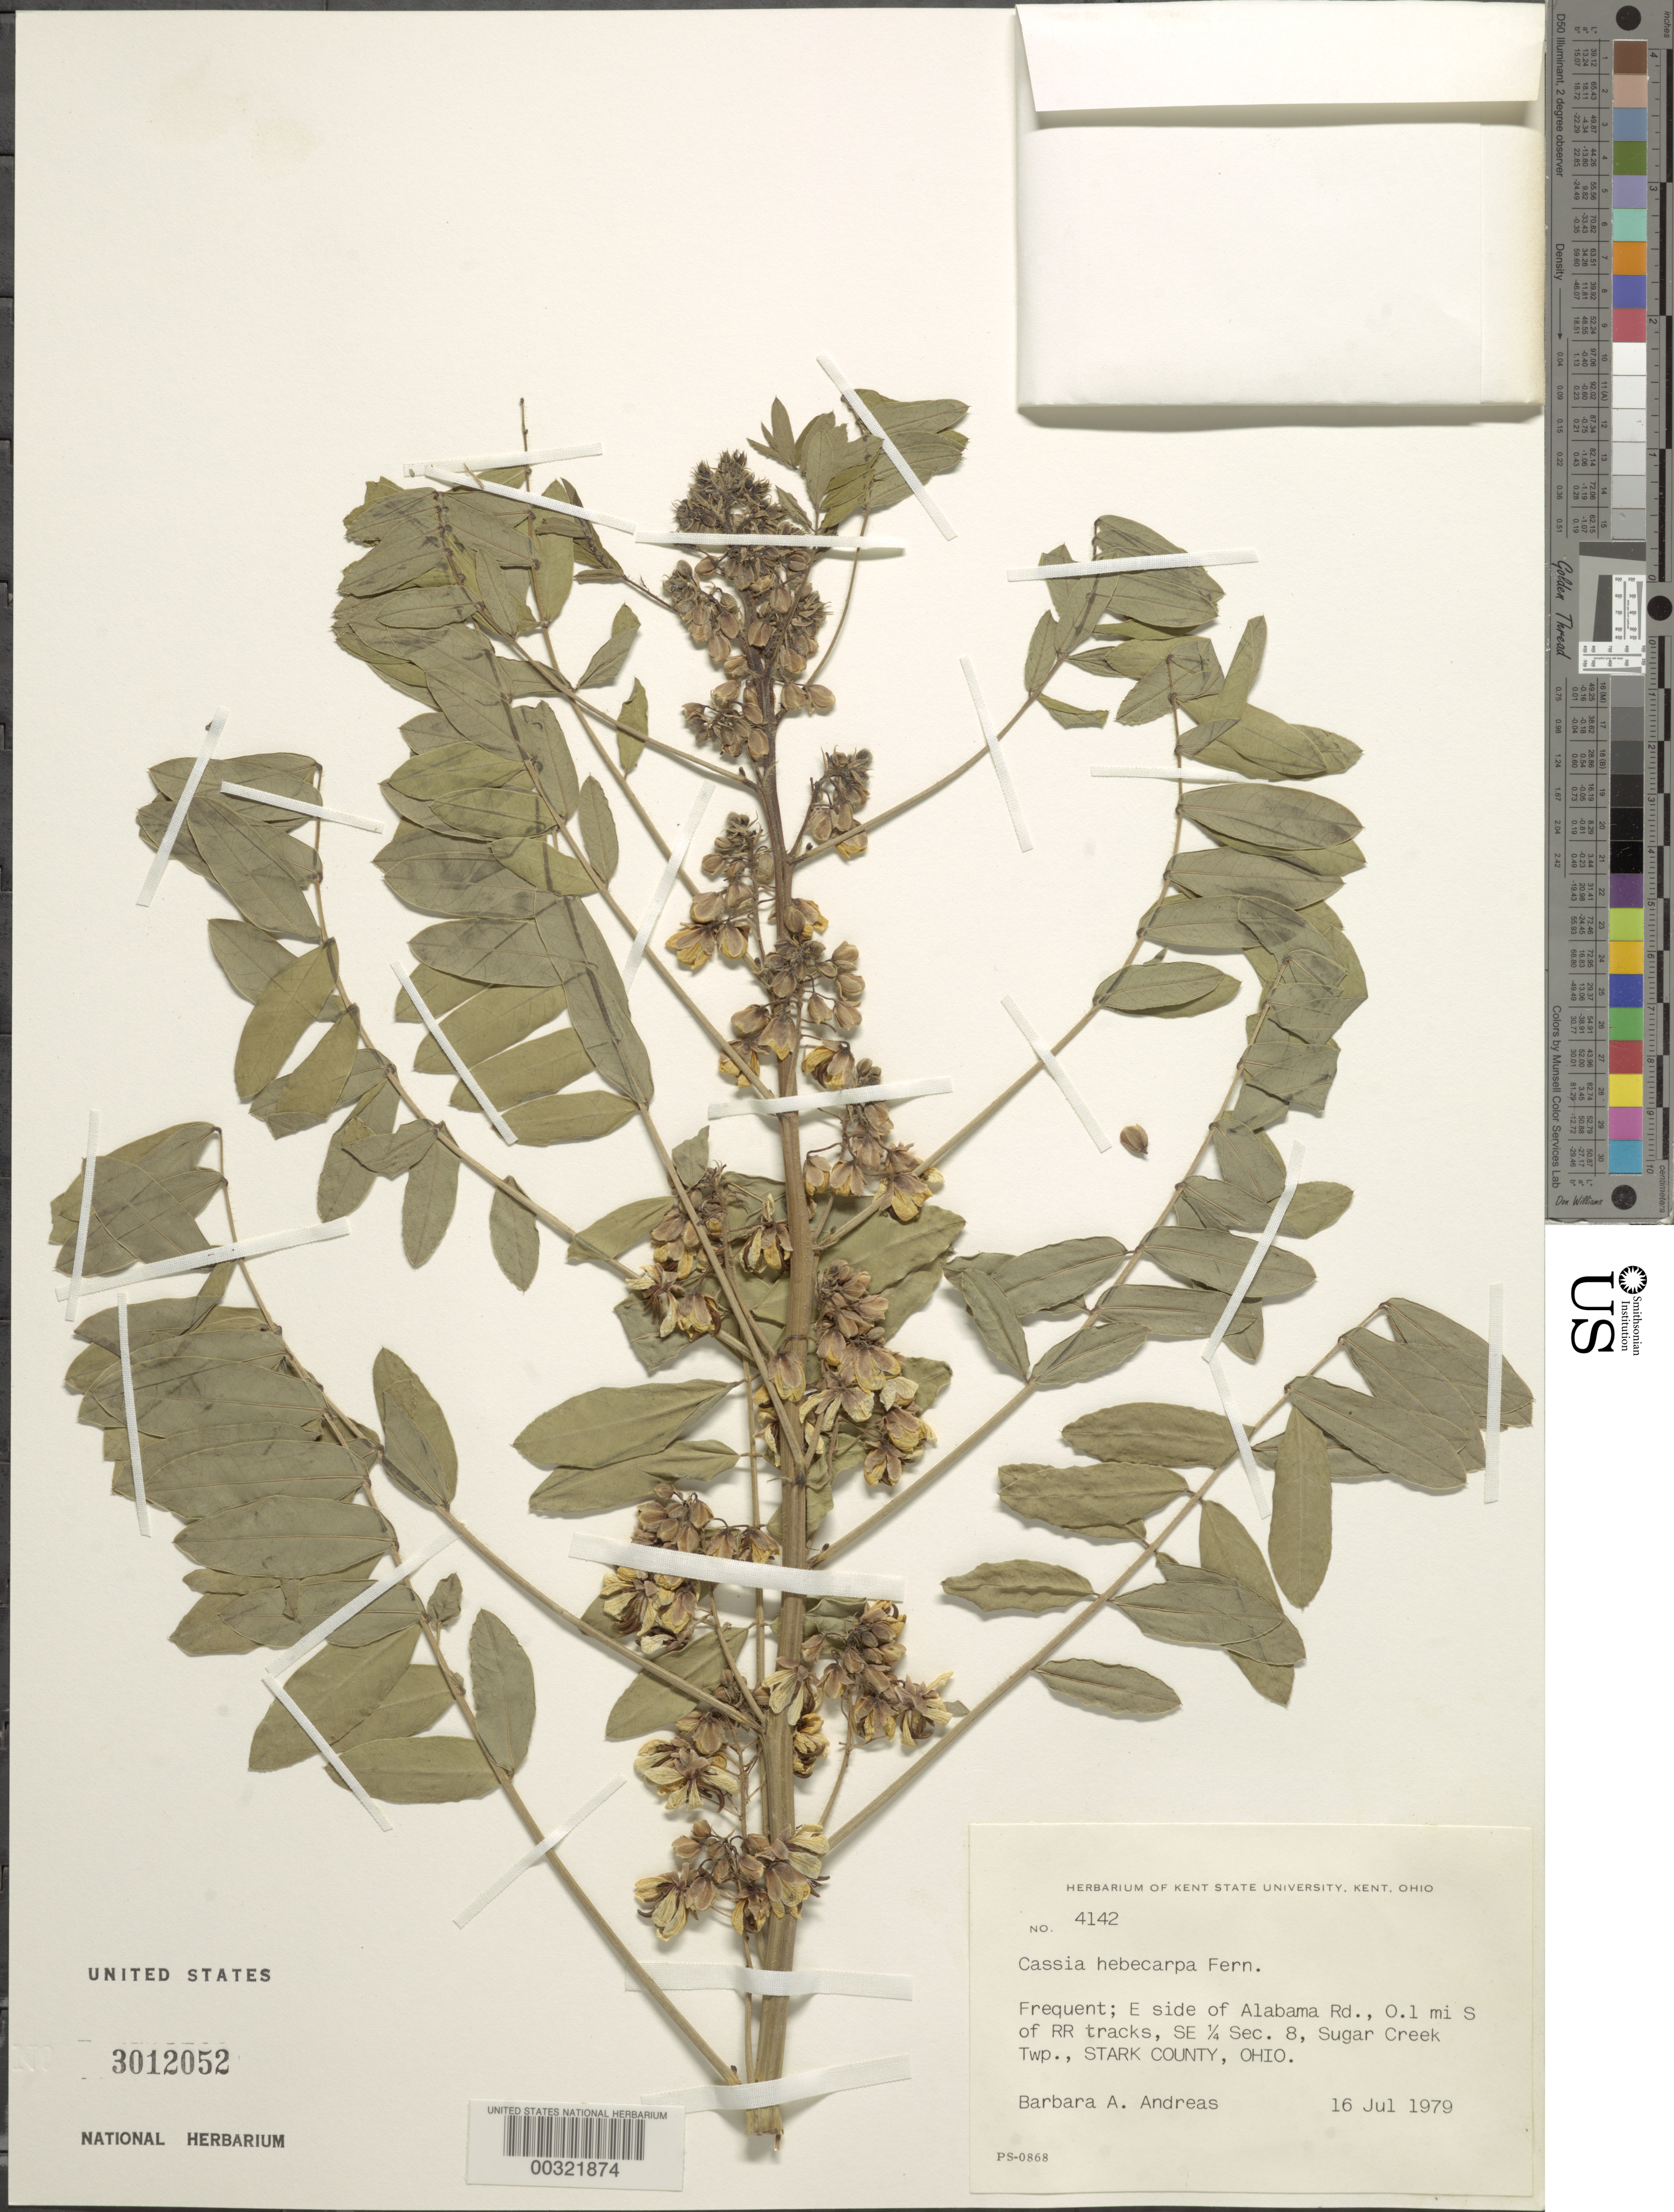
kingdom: Plantae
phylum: Tracheophyta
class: Magnoliopsida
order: Fabales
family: Fabaceae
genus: Senna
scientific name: Senna hebecarpa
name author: (Fernald) H.S. Irwin & Barneby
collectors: B. A. Andreas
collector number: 4142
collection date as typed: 16 Jul 1979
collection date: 1979-07-16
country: United States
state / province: Ohio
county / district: Stark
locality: E side of alabama road, 0.1 mi s of rr tracks, se 1/4 sec. 8, sugar creek twp.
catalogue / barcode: US 3012052